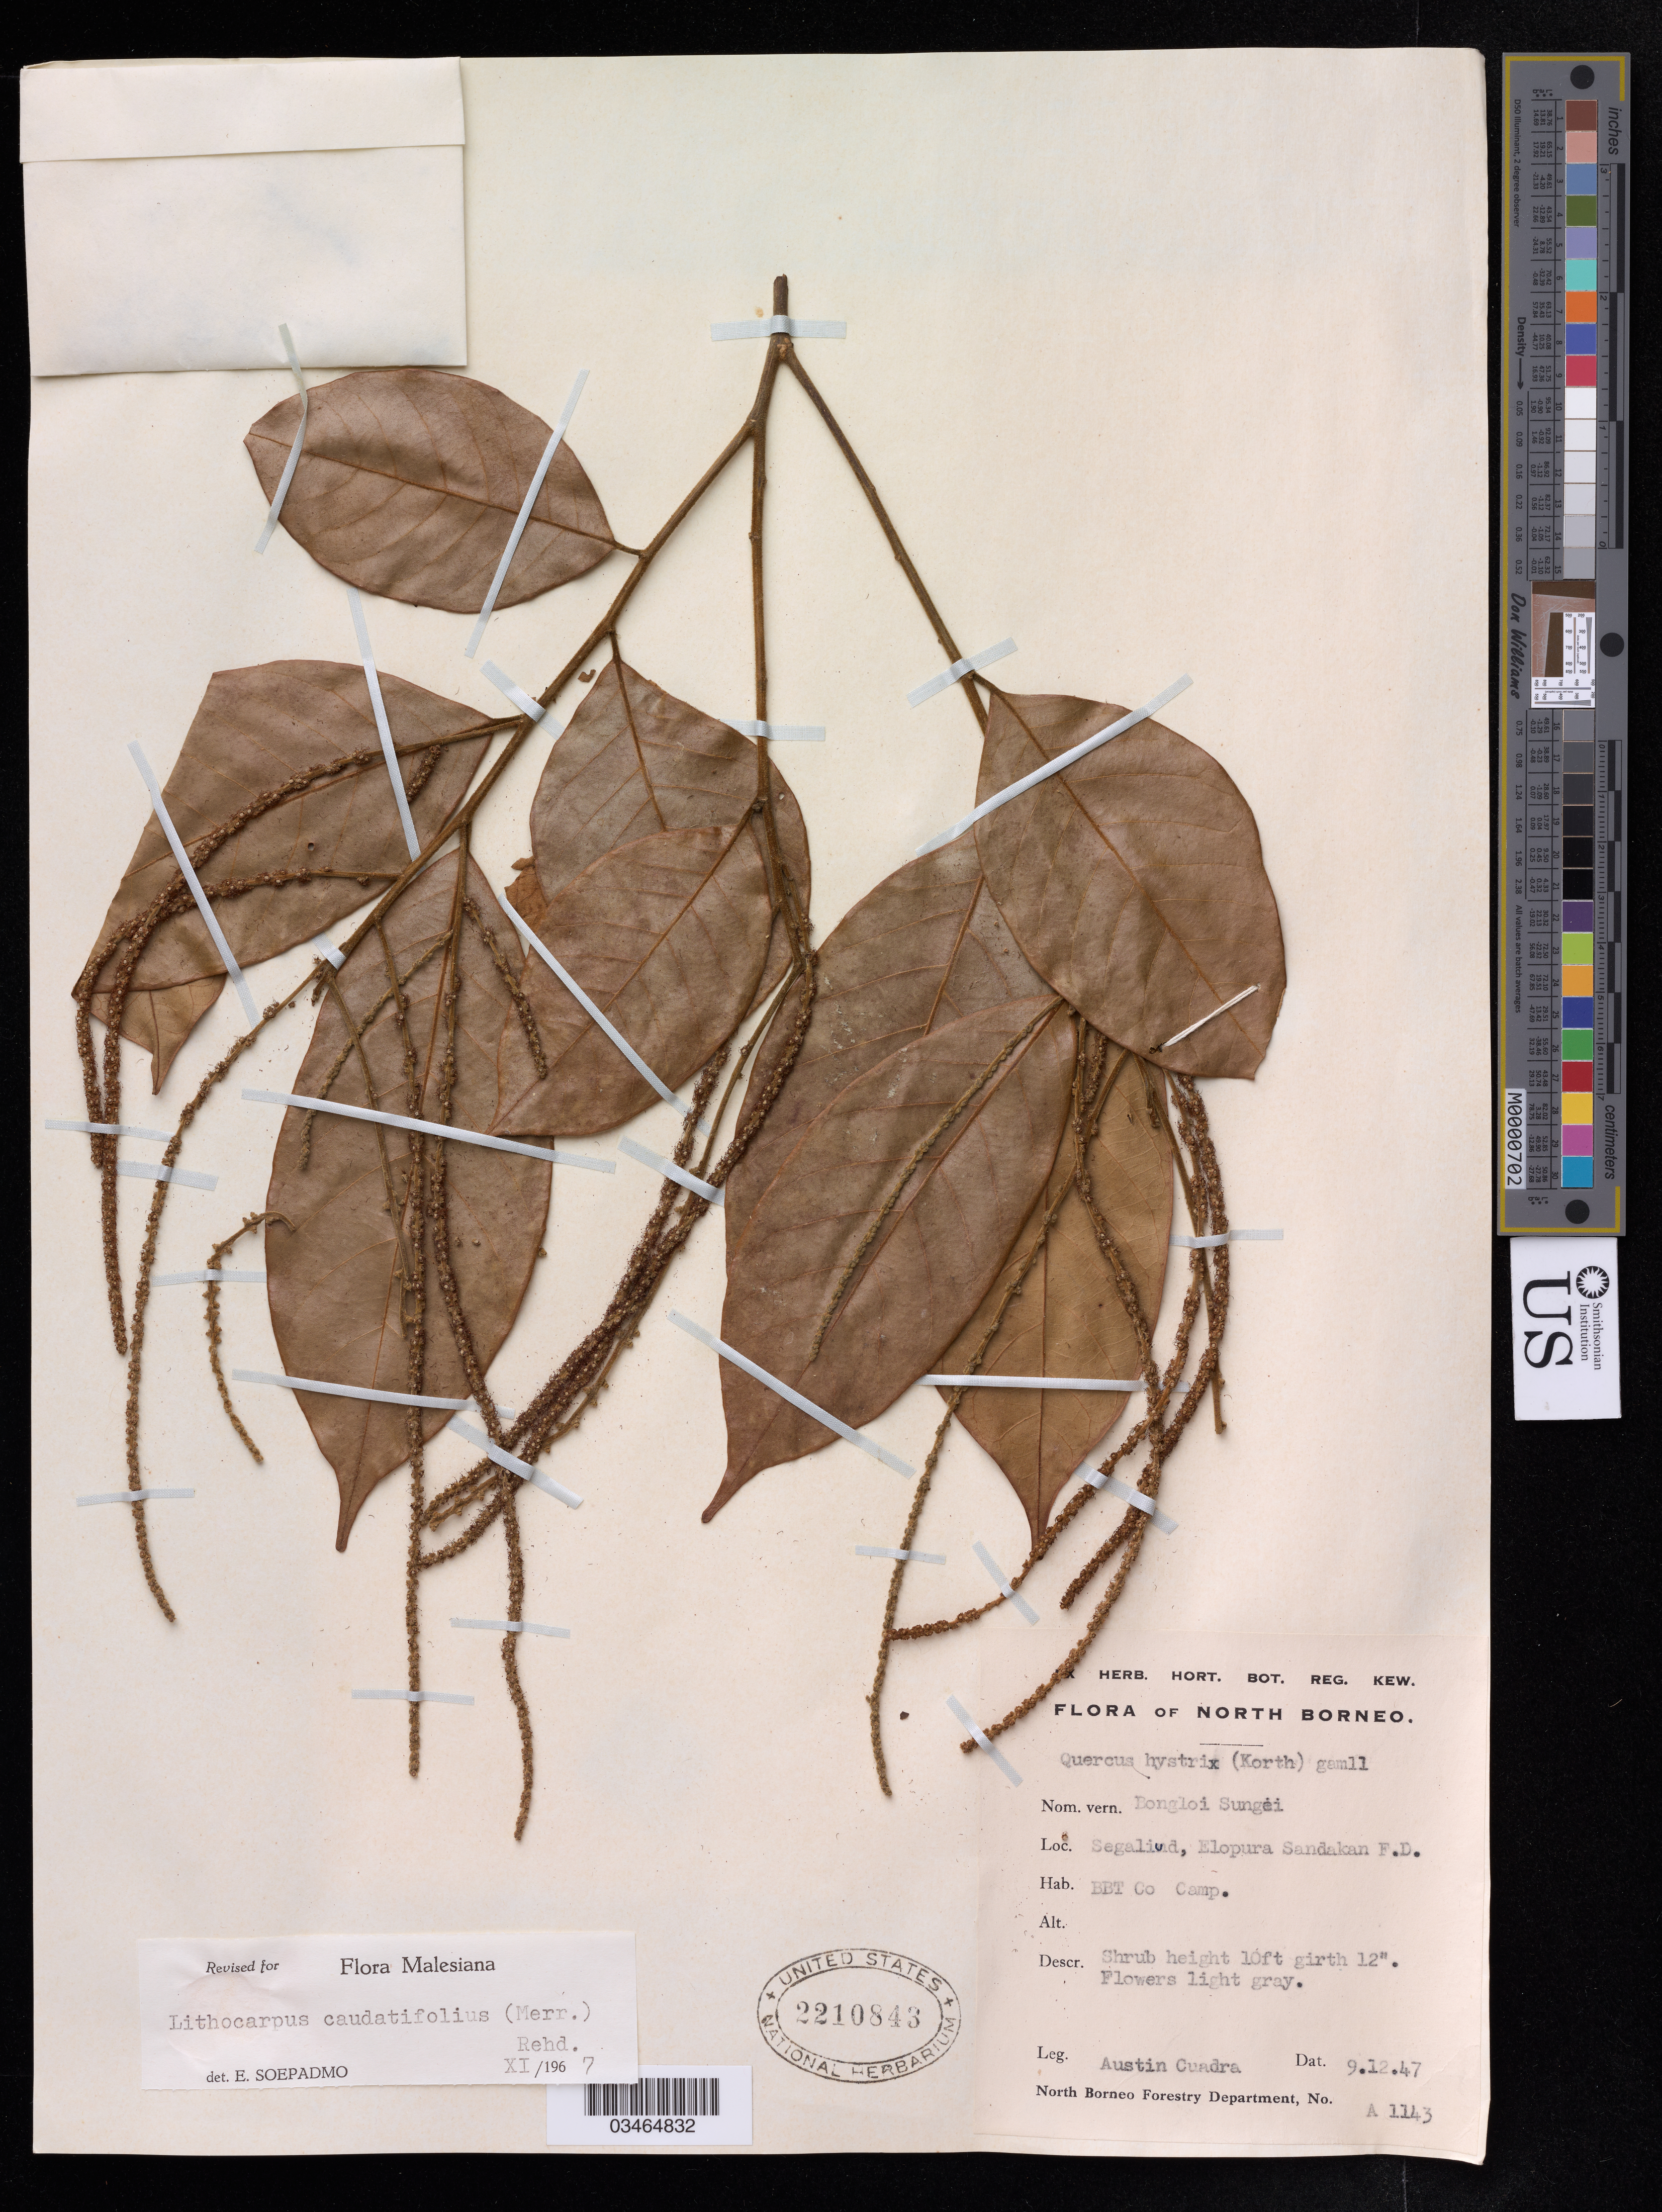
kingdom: Plantae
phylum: Tracheophyta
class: Magnoliopsida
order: Fagales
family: Fagaceae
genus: Lithocarpus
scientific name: Lithocarpus caudatifolius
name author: (Merr.) Rehder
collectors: A. Cuadra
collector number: A1143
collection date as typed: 9 Dec47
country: Malaysia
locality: North Borneo. Segaliud, Elopura Sandakan F. D. BBT Co Camp.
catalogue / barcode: US 2210843